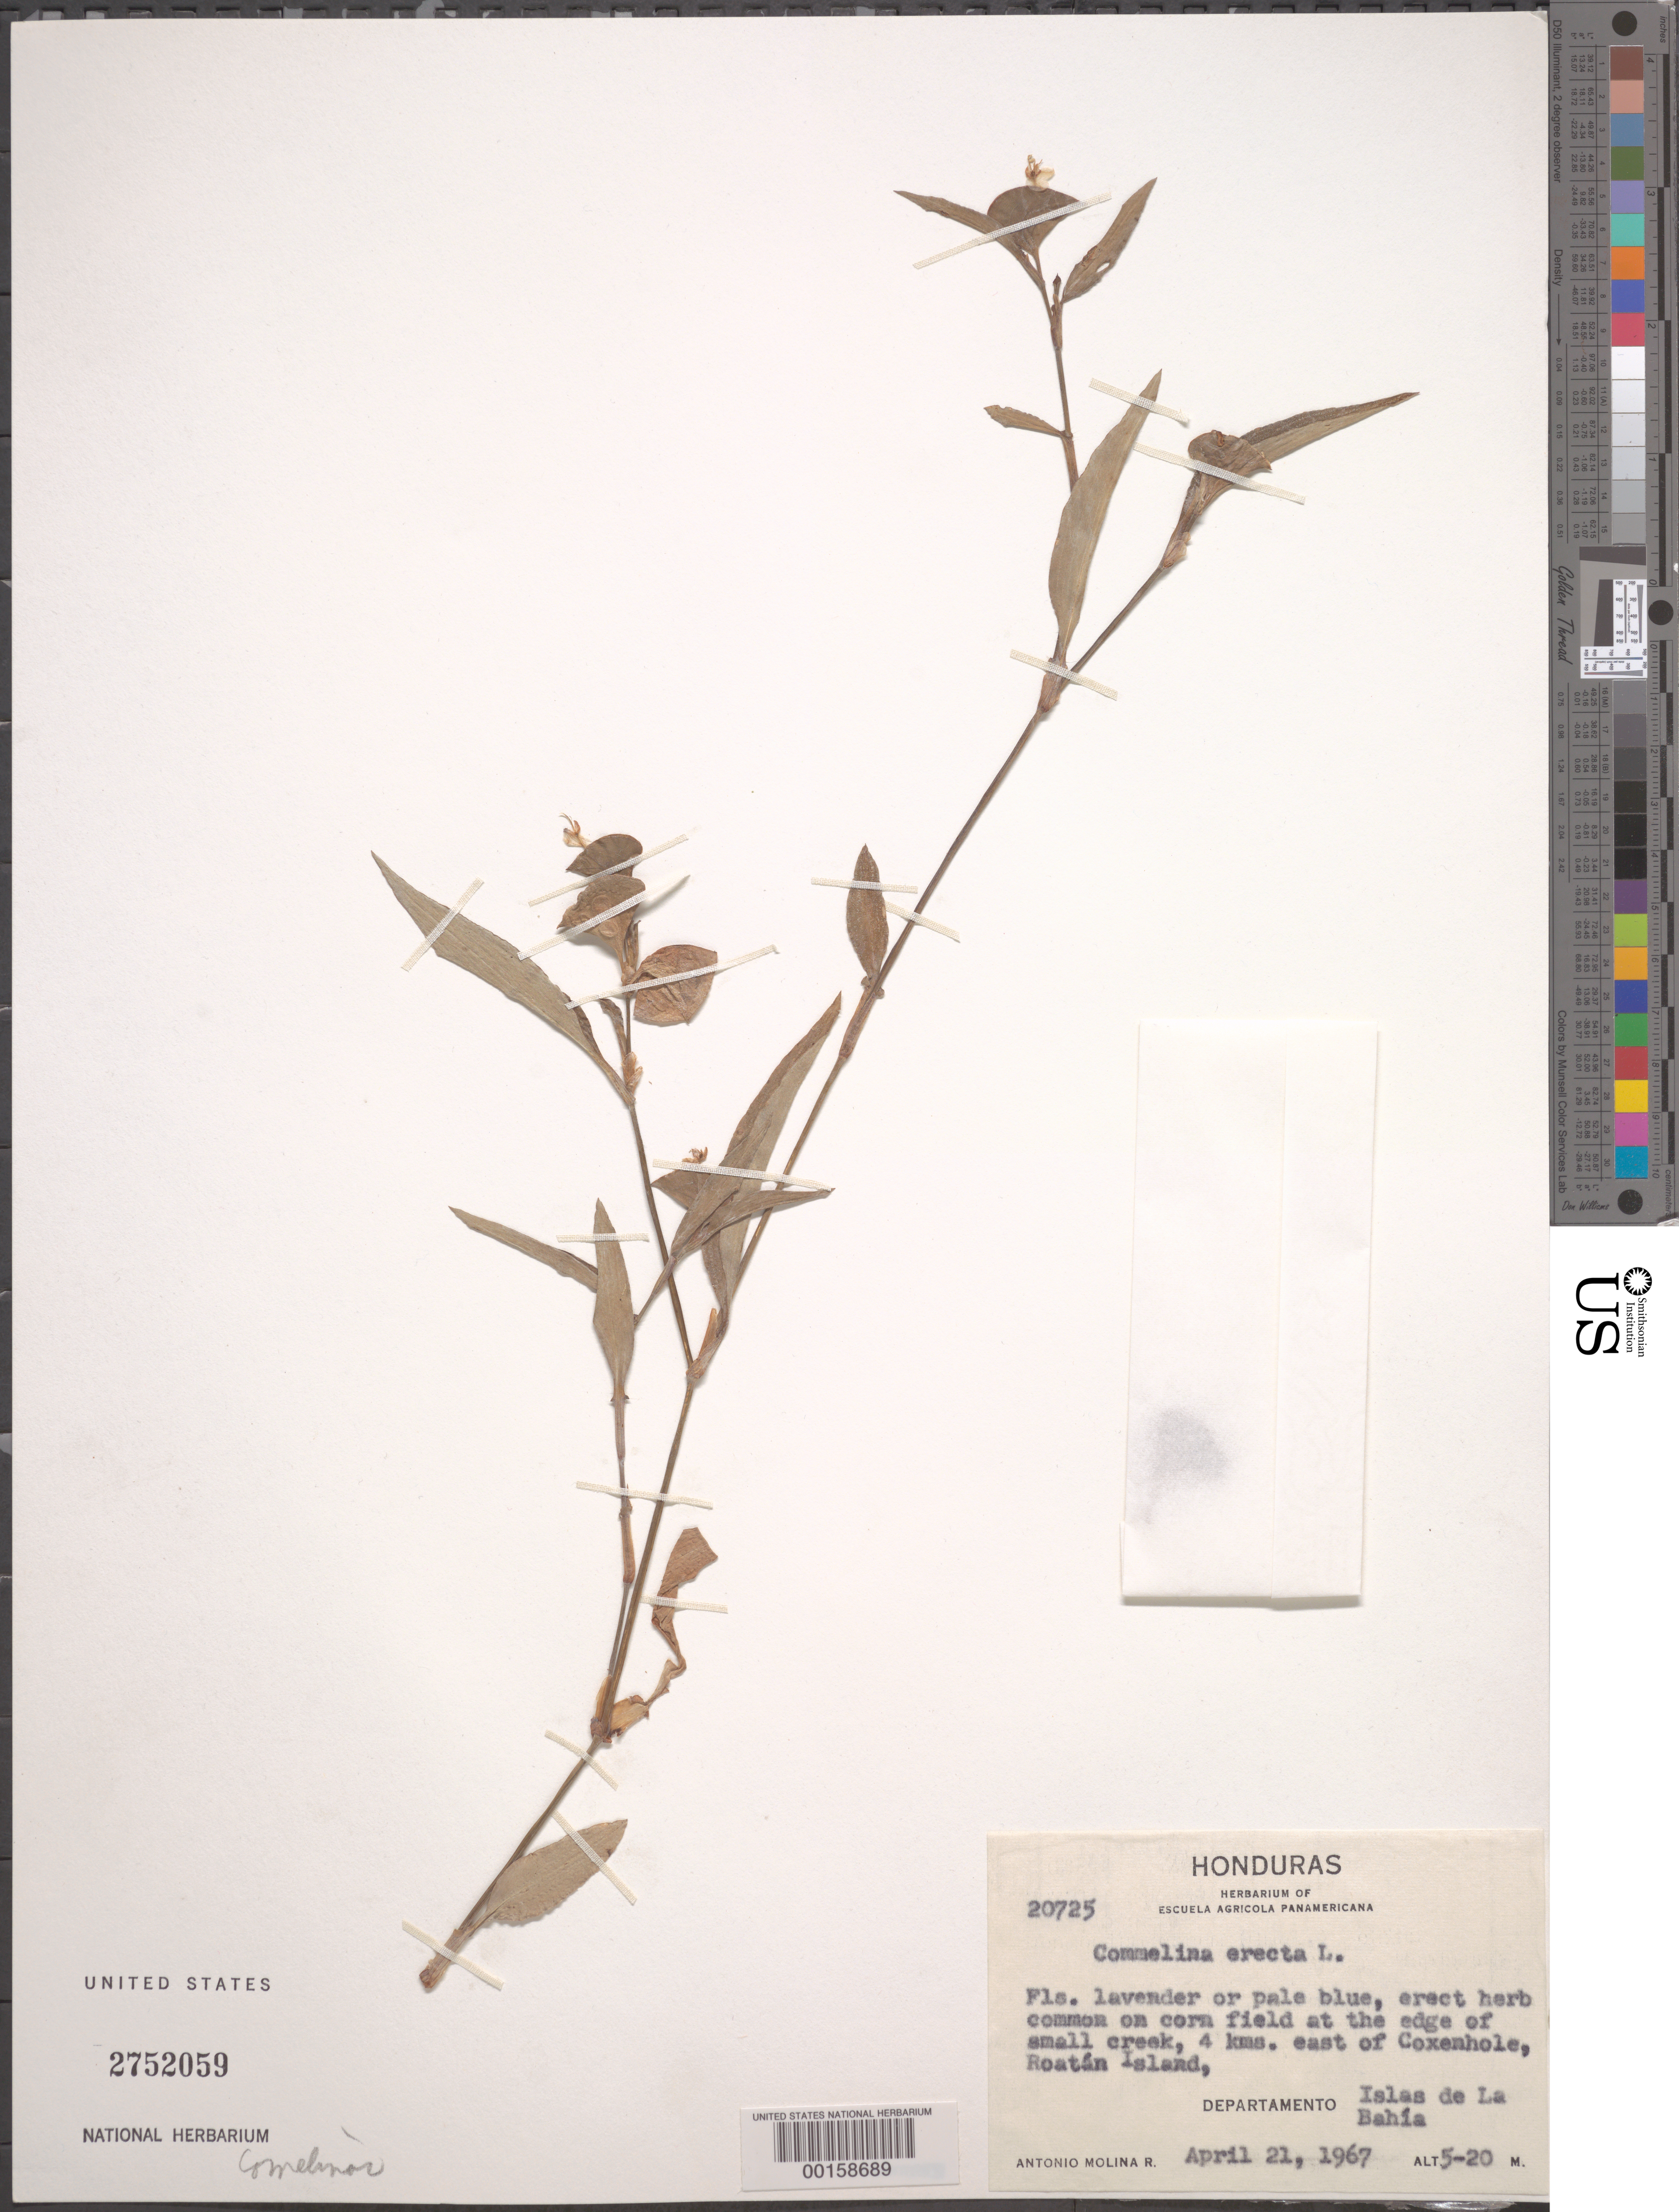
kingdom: Plantae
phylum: Tracheophyta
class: Liliopsida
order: Commelinales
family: Commelinaceae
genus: Commelina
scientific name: Commelina erecta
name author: L.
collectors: A. Molina R.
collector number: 20725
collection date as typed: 21 Apr 1967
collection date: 1967-04-21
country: Honduras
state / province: Islas de la Bahía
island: Roatan Island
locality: E of Coxenhole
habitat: Corn field; edge of creek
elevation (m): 5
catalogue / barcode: US 2752059